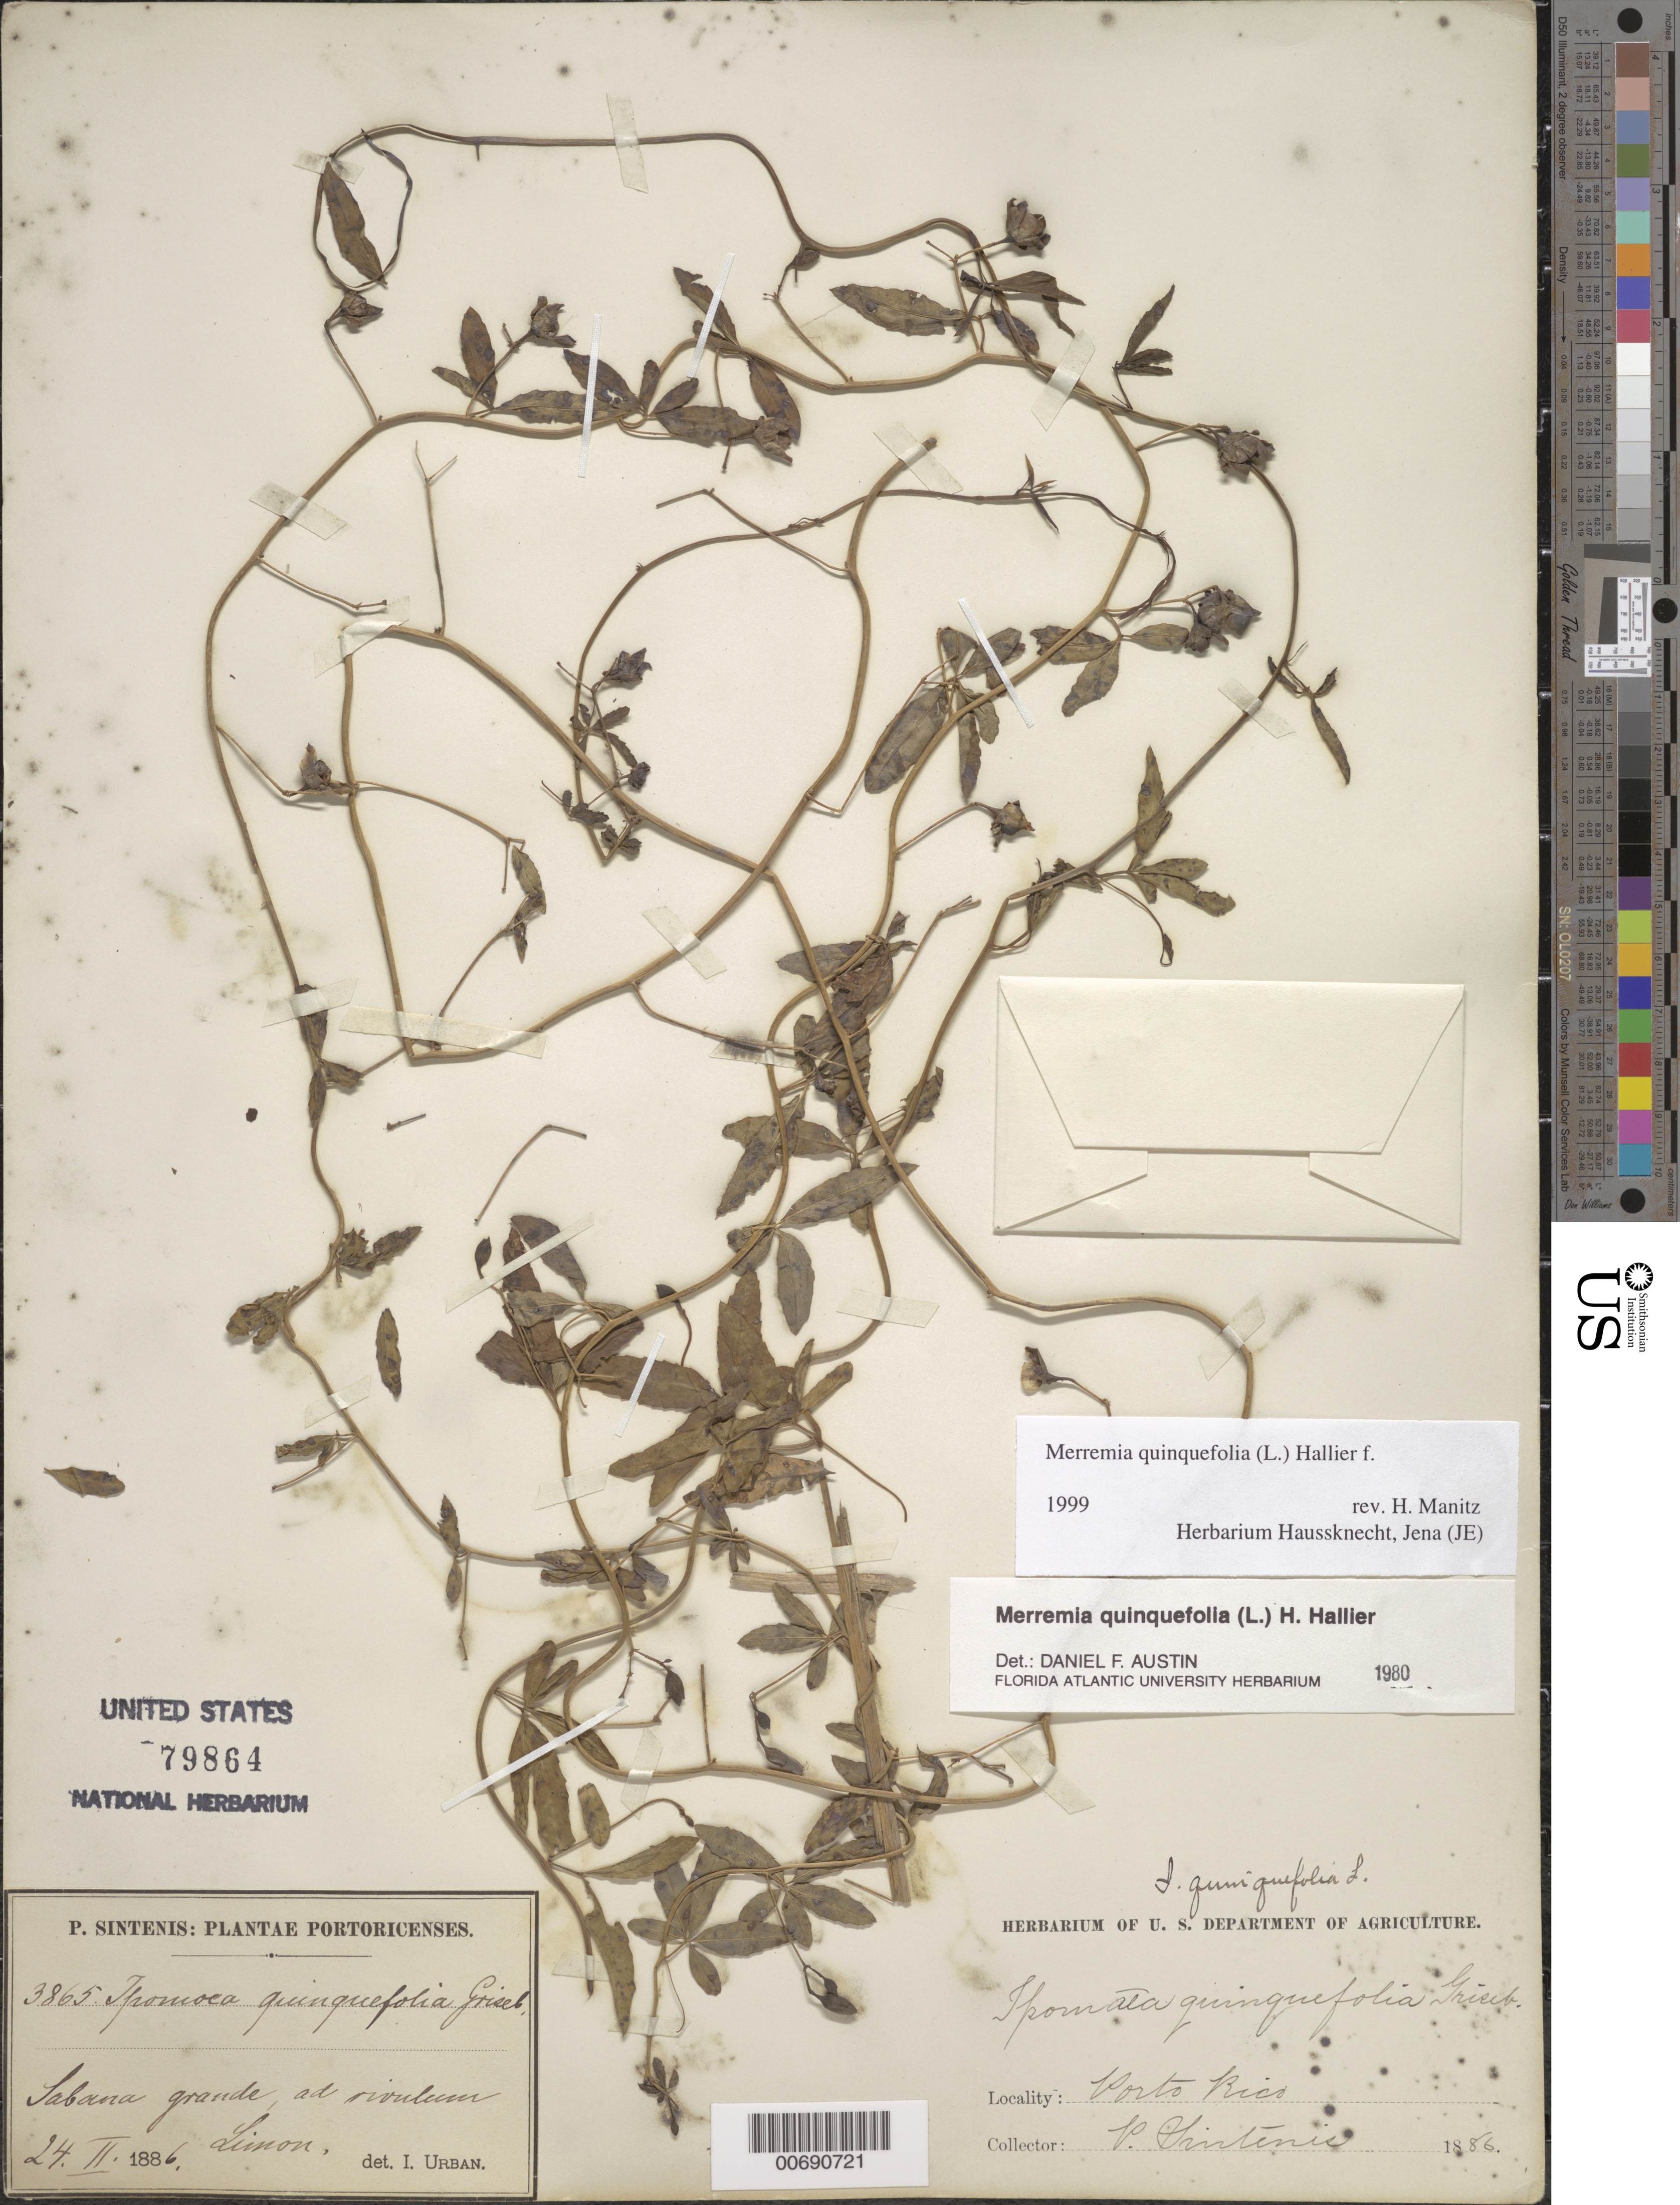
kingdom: Plantae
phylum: Tracheophyta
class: Magnoliopsida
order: Solanales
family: Convolvulaceae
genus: Distimake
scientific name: Distimake quinquefolius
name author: (L.) A. R. Simões & Staples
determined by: Strong, Mark T., (BOT), Smithsonian Institution - National Museum of Natural History (UNITED STATES)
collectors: P. Sintenis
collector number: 3865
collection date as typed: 24 Feb 1886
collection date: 1886-02-24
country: Puerto Rico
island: Greater Antilles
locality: Sabana Grande, ad rivulum Limon.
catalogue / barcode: US 79864